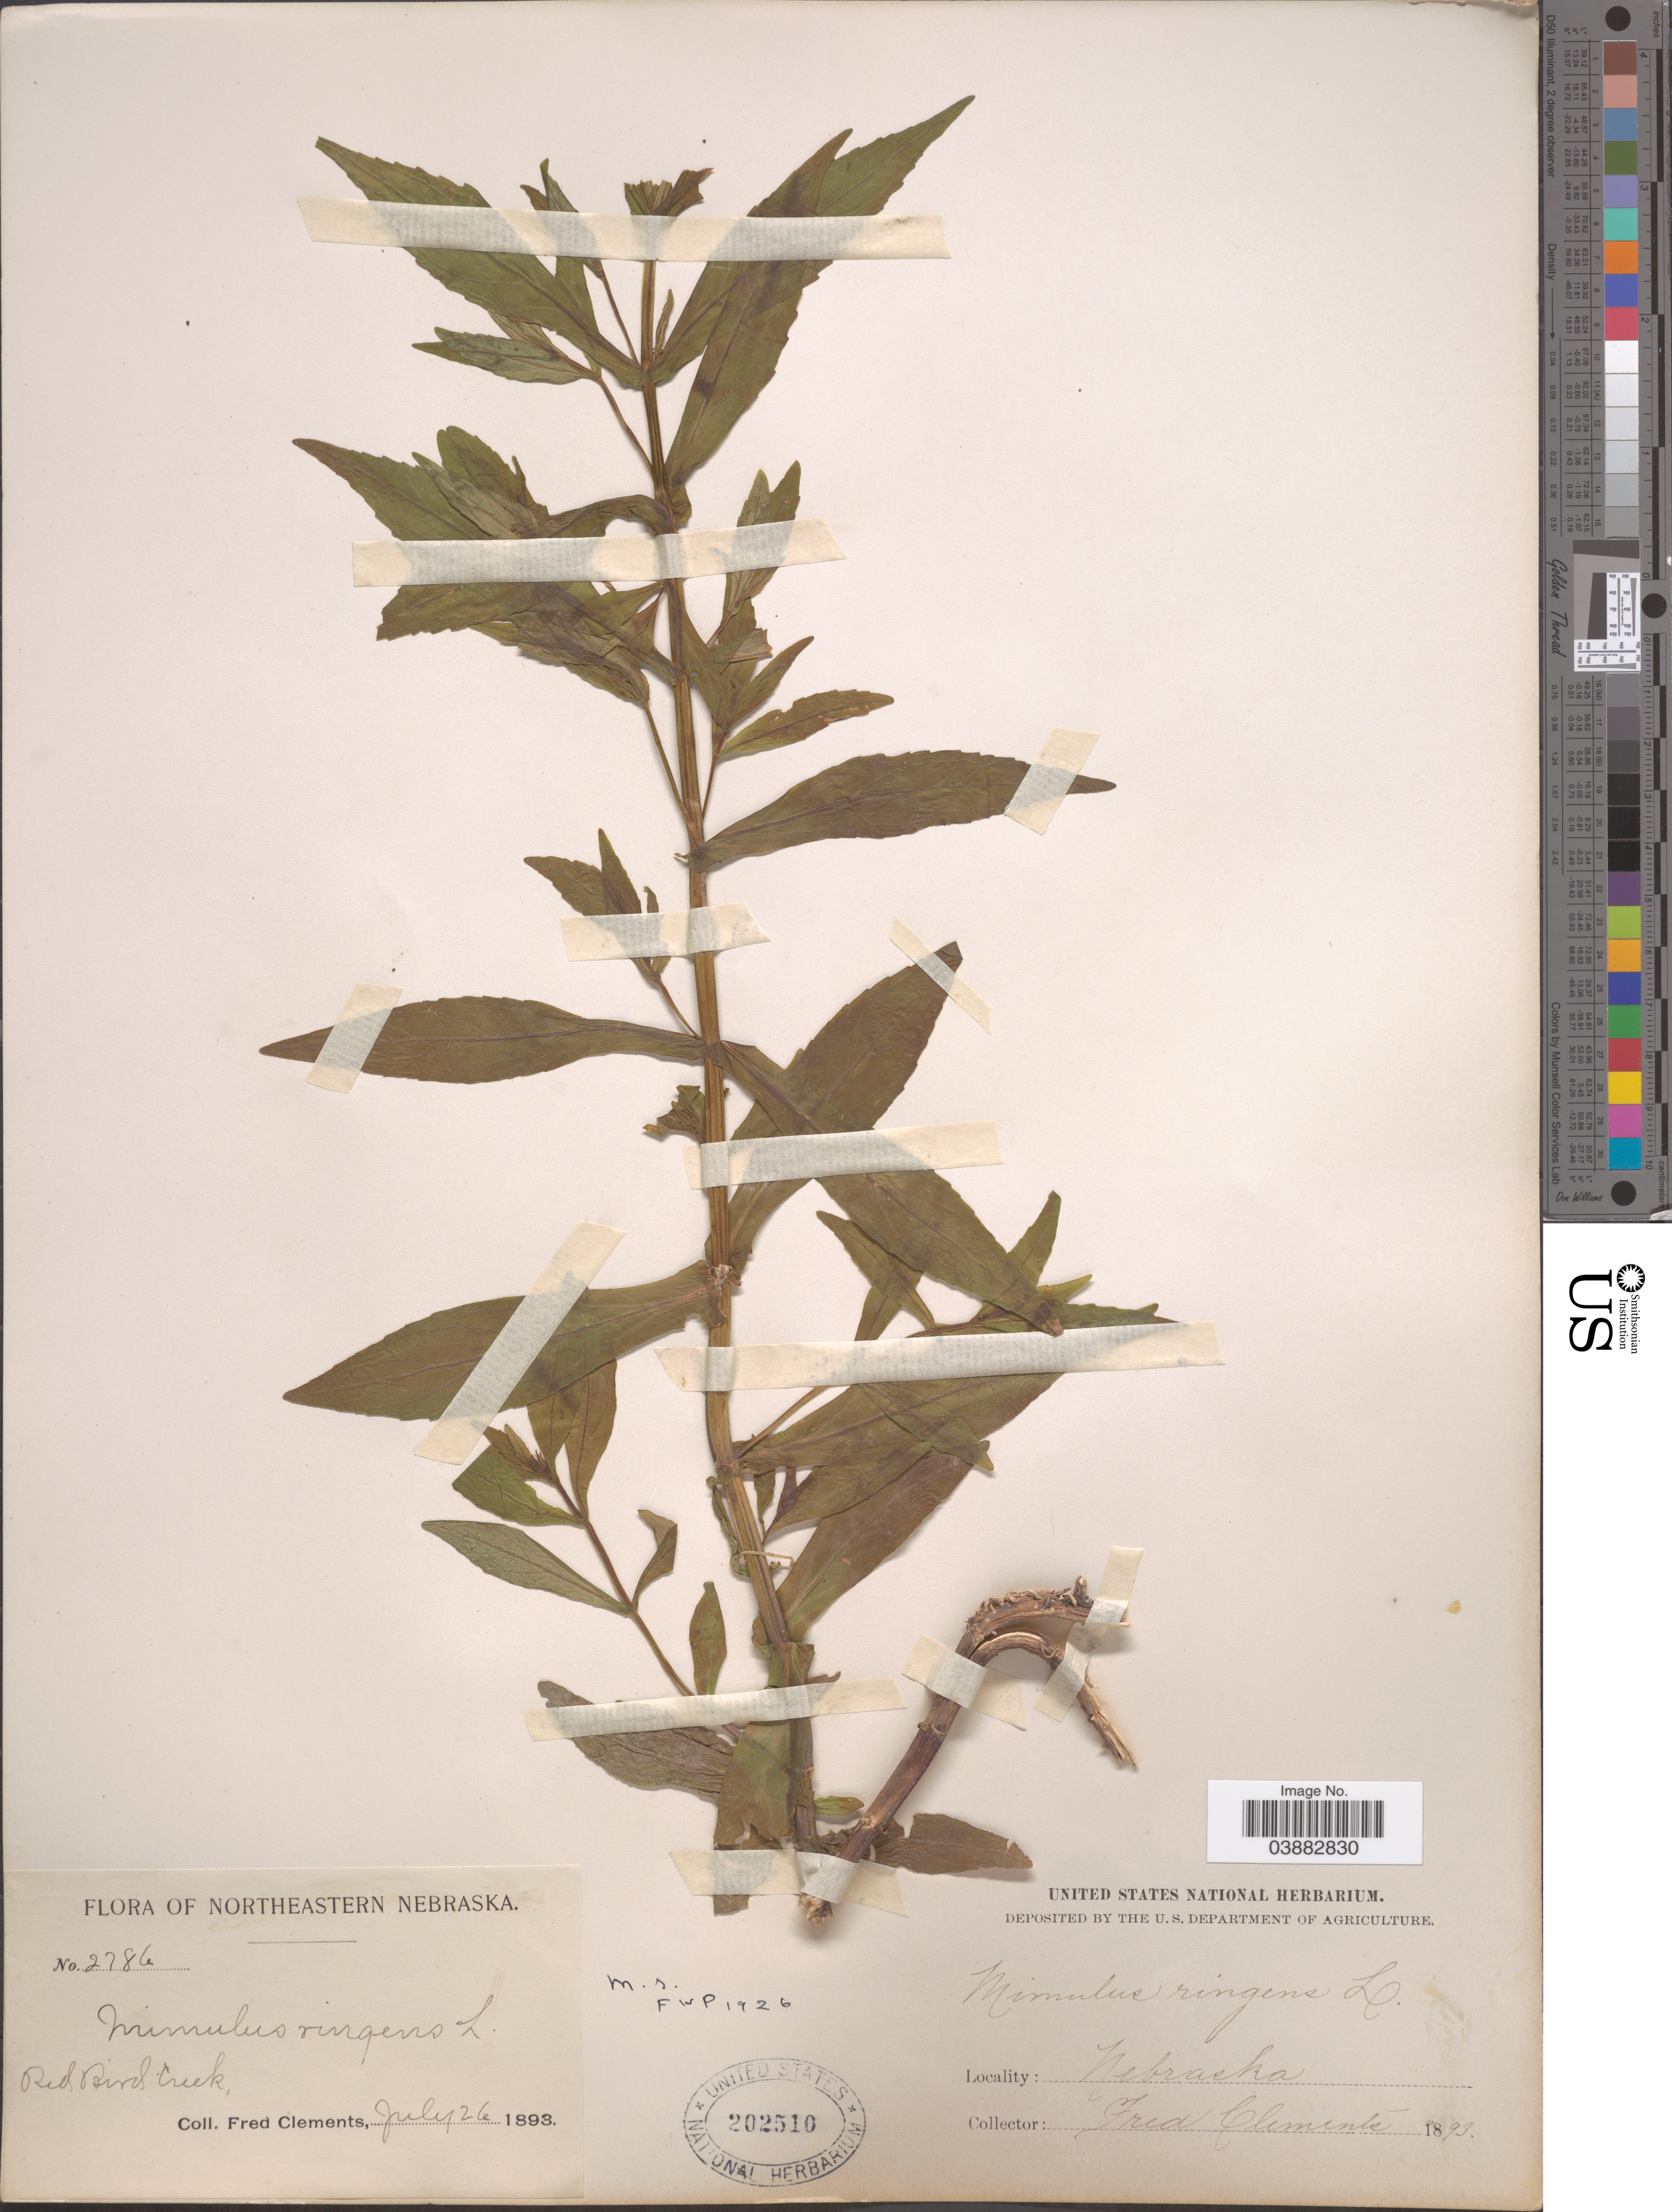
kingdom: Plantae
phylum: Tracheophyta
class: Magnoliopsida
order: Lamiales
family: Phrymaceae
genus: Mimulus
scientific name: Mimulus ringens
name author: L.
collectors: F. Clements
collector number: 2786*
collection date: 1893-07-26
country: United States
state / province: Nebraska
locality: Northeastern Nebraska. Red Bird Creek.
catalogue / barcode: US 202510